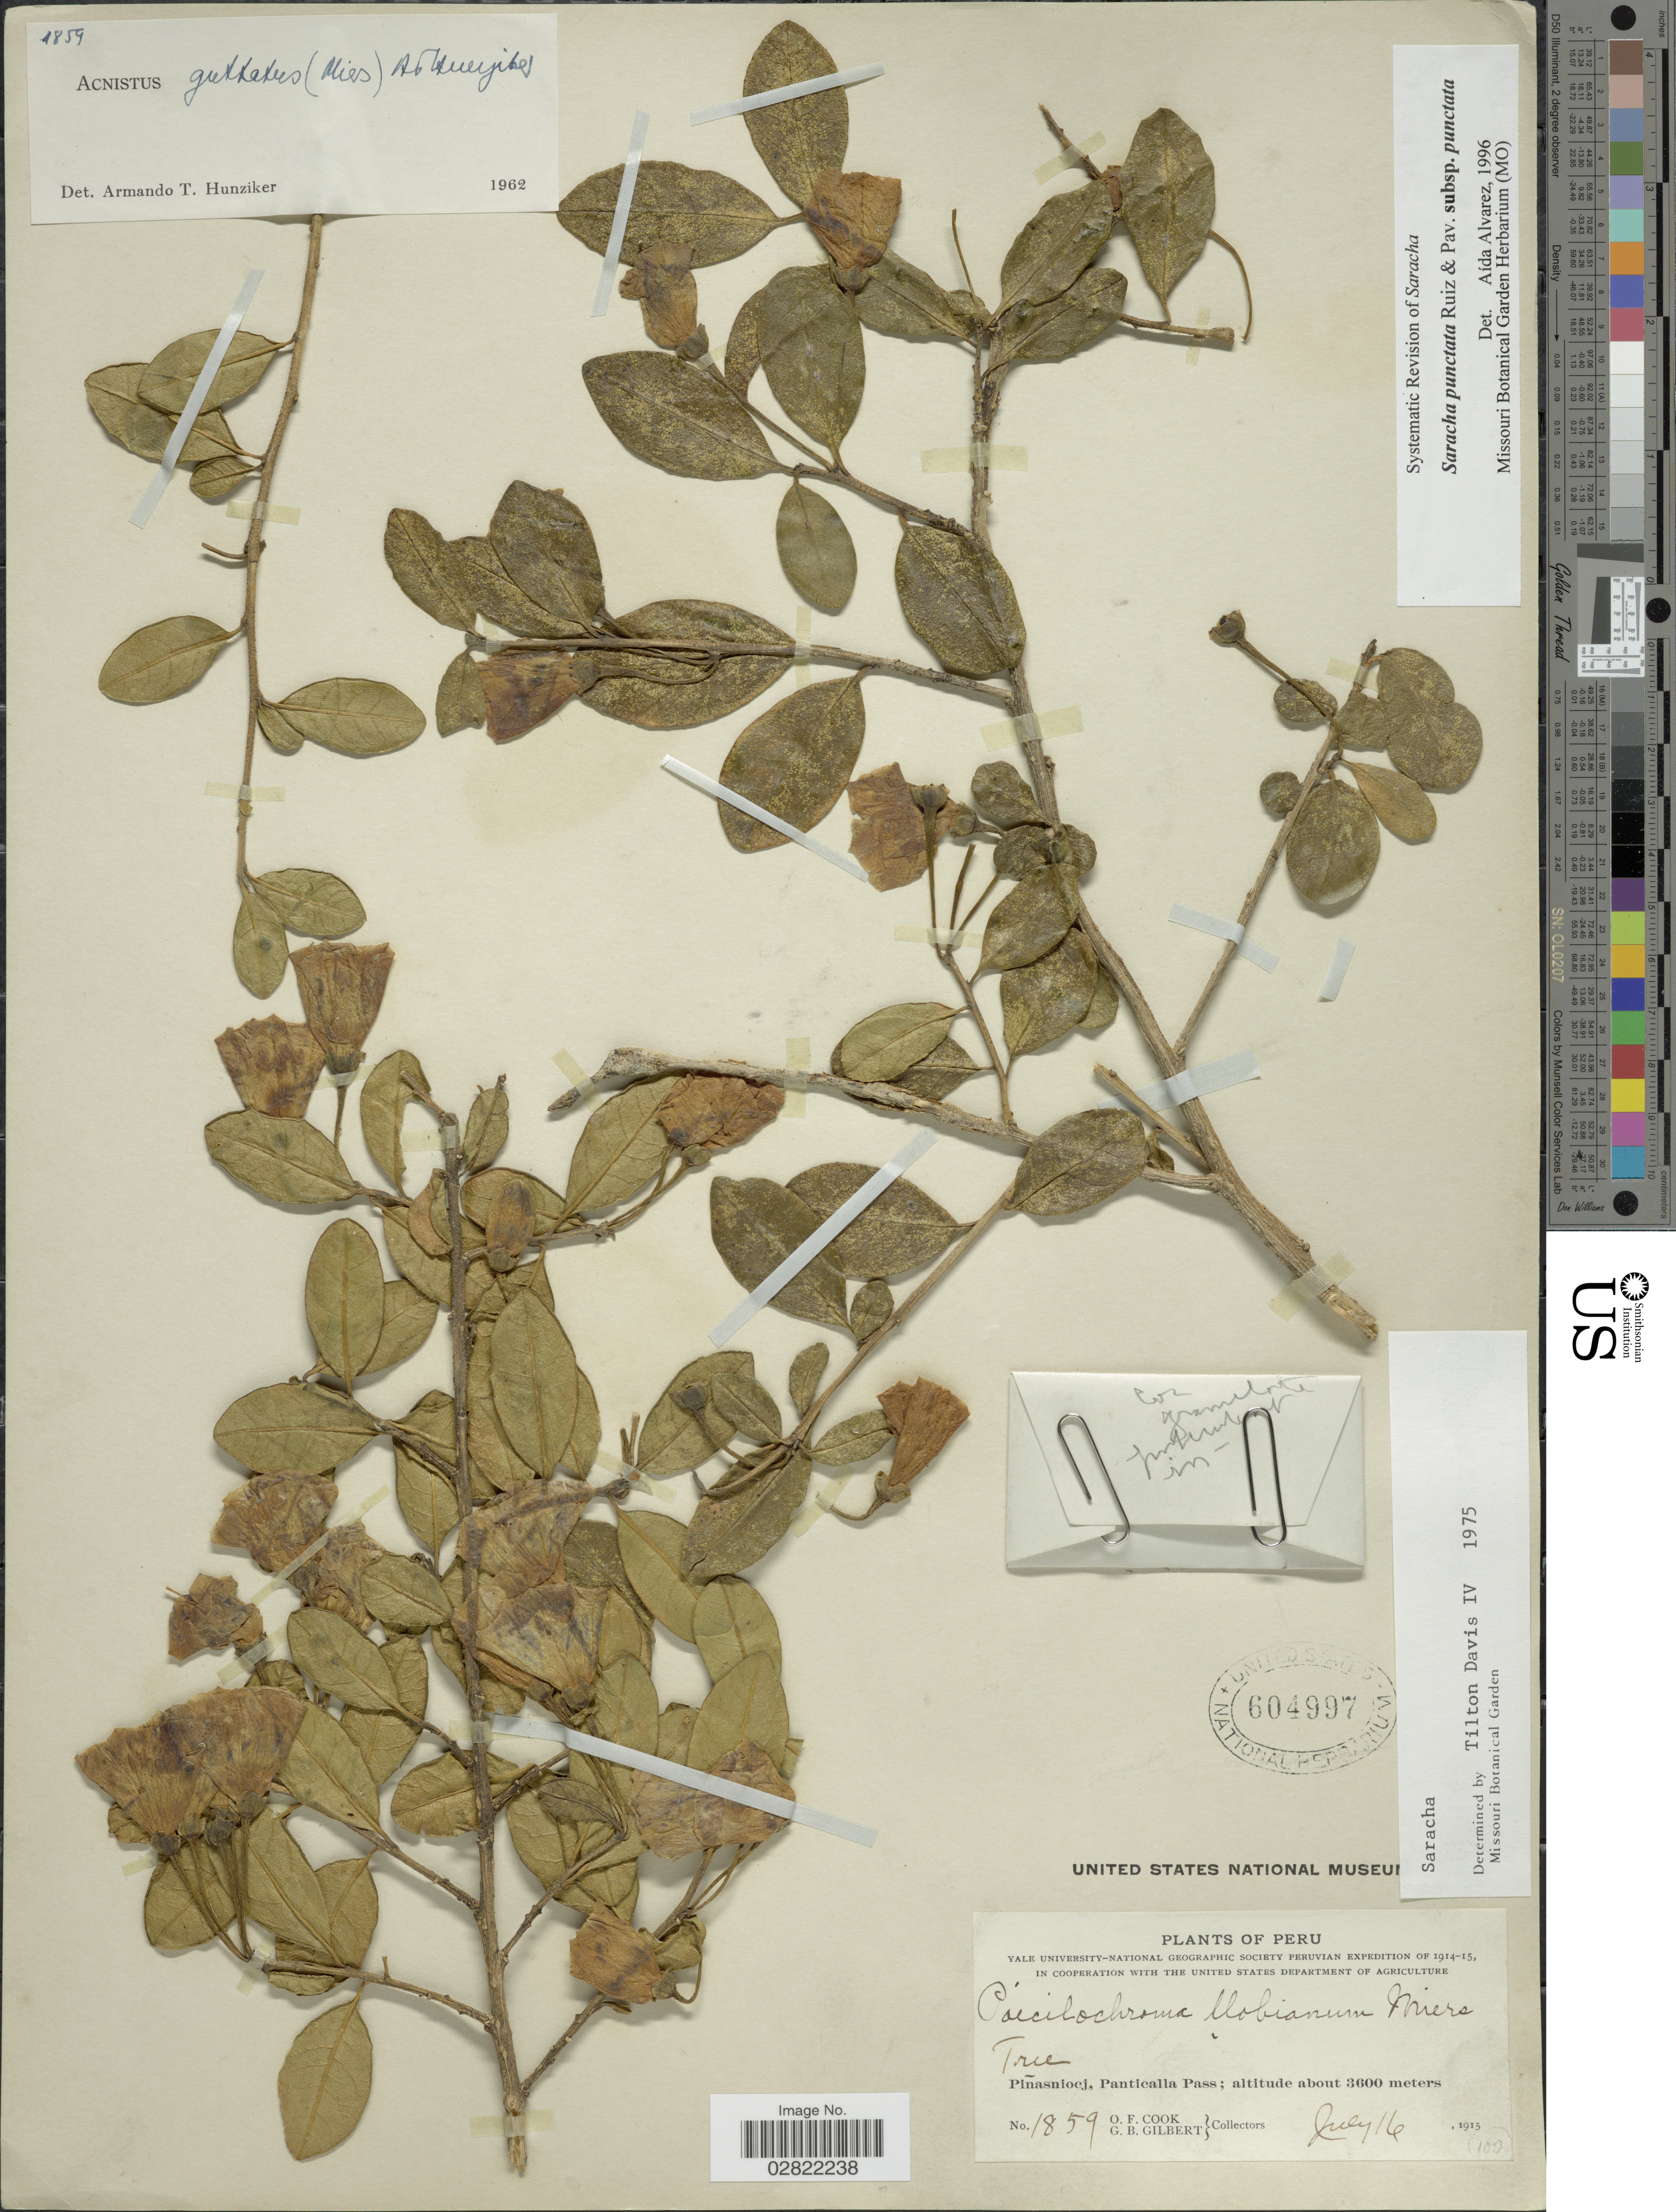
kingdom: Plantae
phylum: Tracheophyta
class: Magnoliopsida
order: Solanales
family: Solanaceae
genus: Saracha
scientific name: Saracha punctata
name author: Ruiz & Pav.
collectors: O. F. Cook & G. B. Gilbert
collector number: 1859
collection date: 1915-07-16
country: Peru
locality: Piñasniocj, Panticalla Pass.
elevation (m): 3600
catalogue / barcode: US 604997